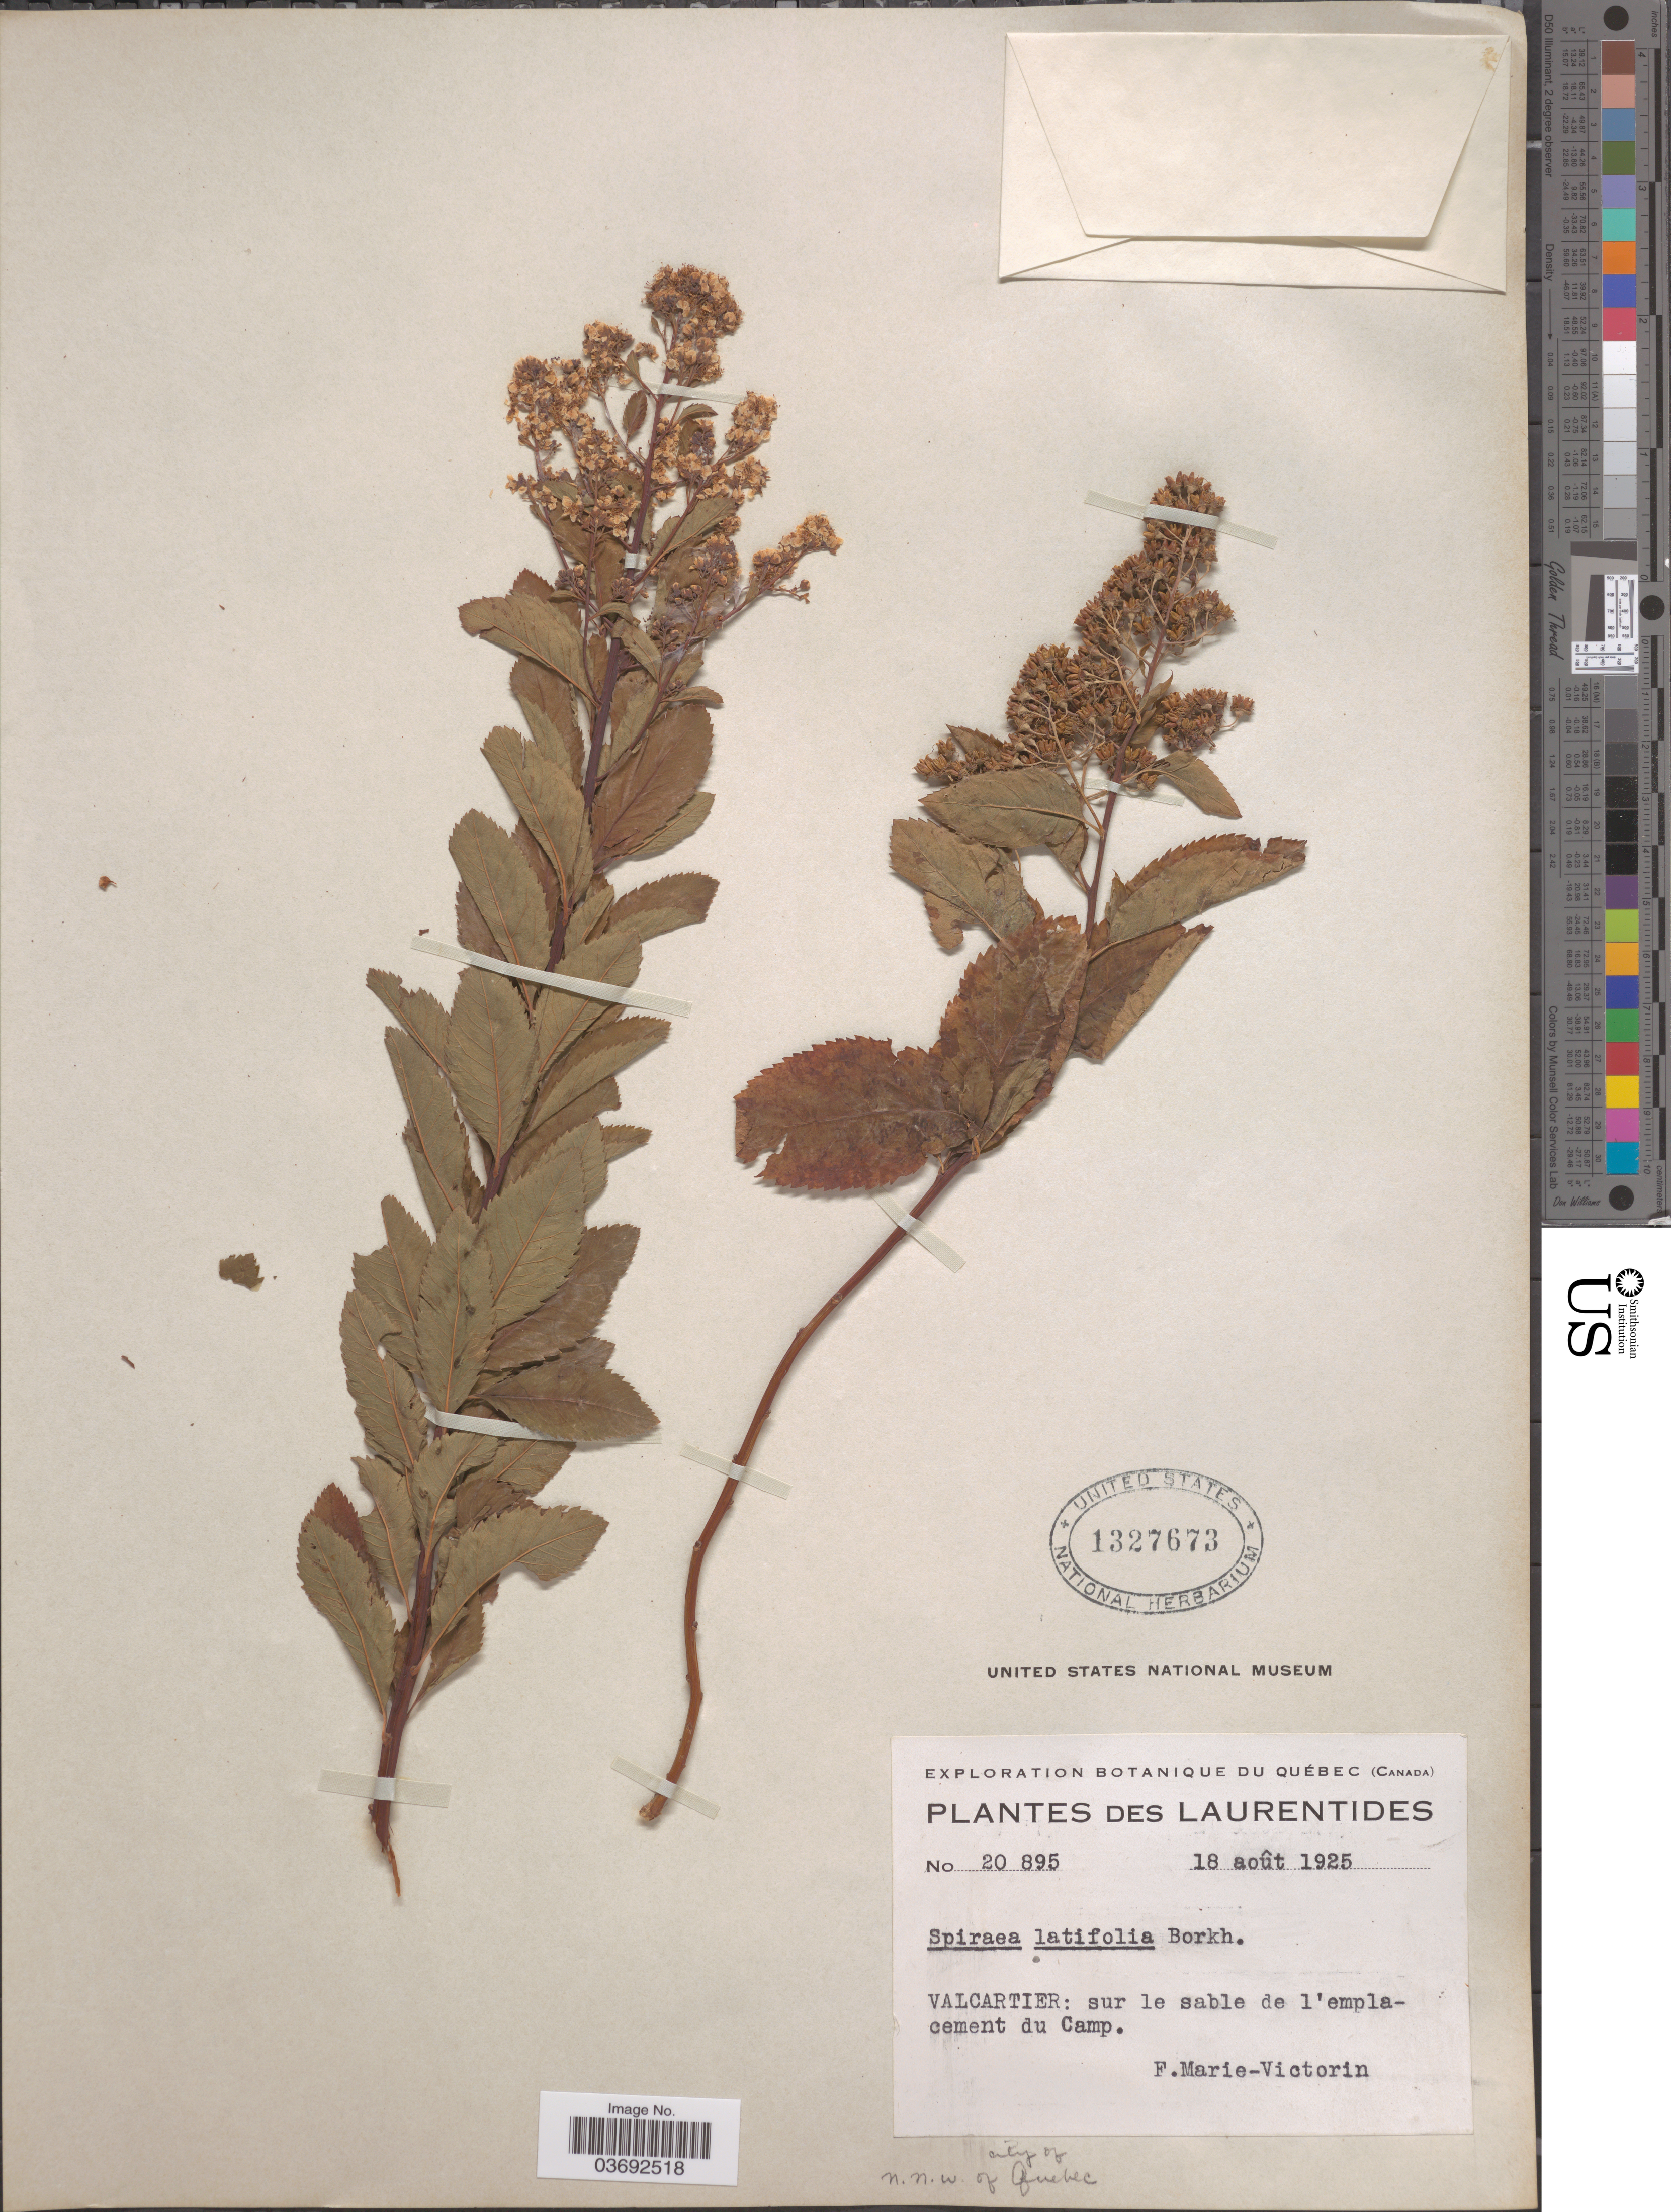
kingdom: Plantae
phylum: Tracheophyta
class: Magnoliopsida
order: Rosales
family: Rosaceae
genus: Spiraea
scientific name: Spiraea latifolia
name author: Borkh.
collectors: F. Marie-Victorin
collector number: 20895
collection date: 1925-08-18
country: Canada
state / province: Quebec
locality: Laurentides. Valcartier: sur le sable de l'emplacement du Camp. City of n.n.w. of Quebec.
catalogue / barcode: US 1327673